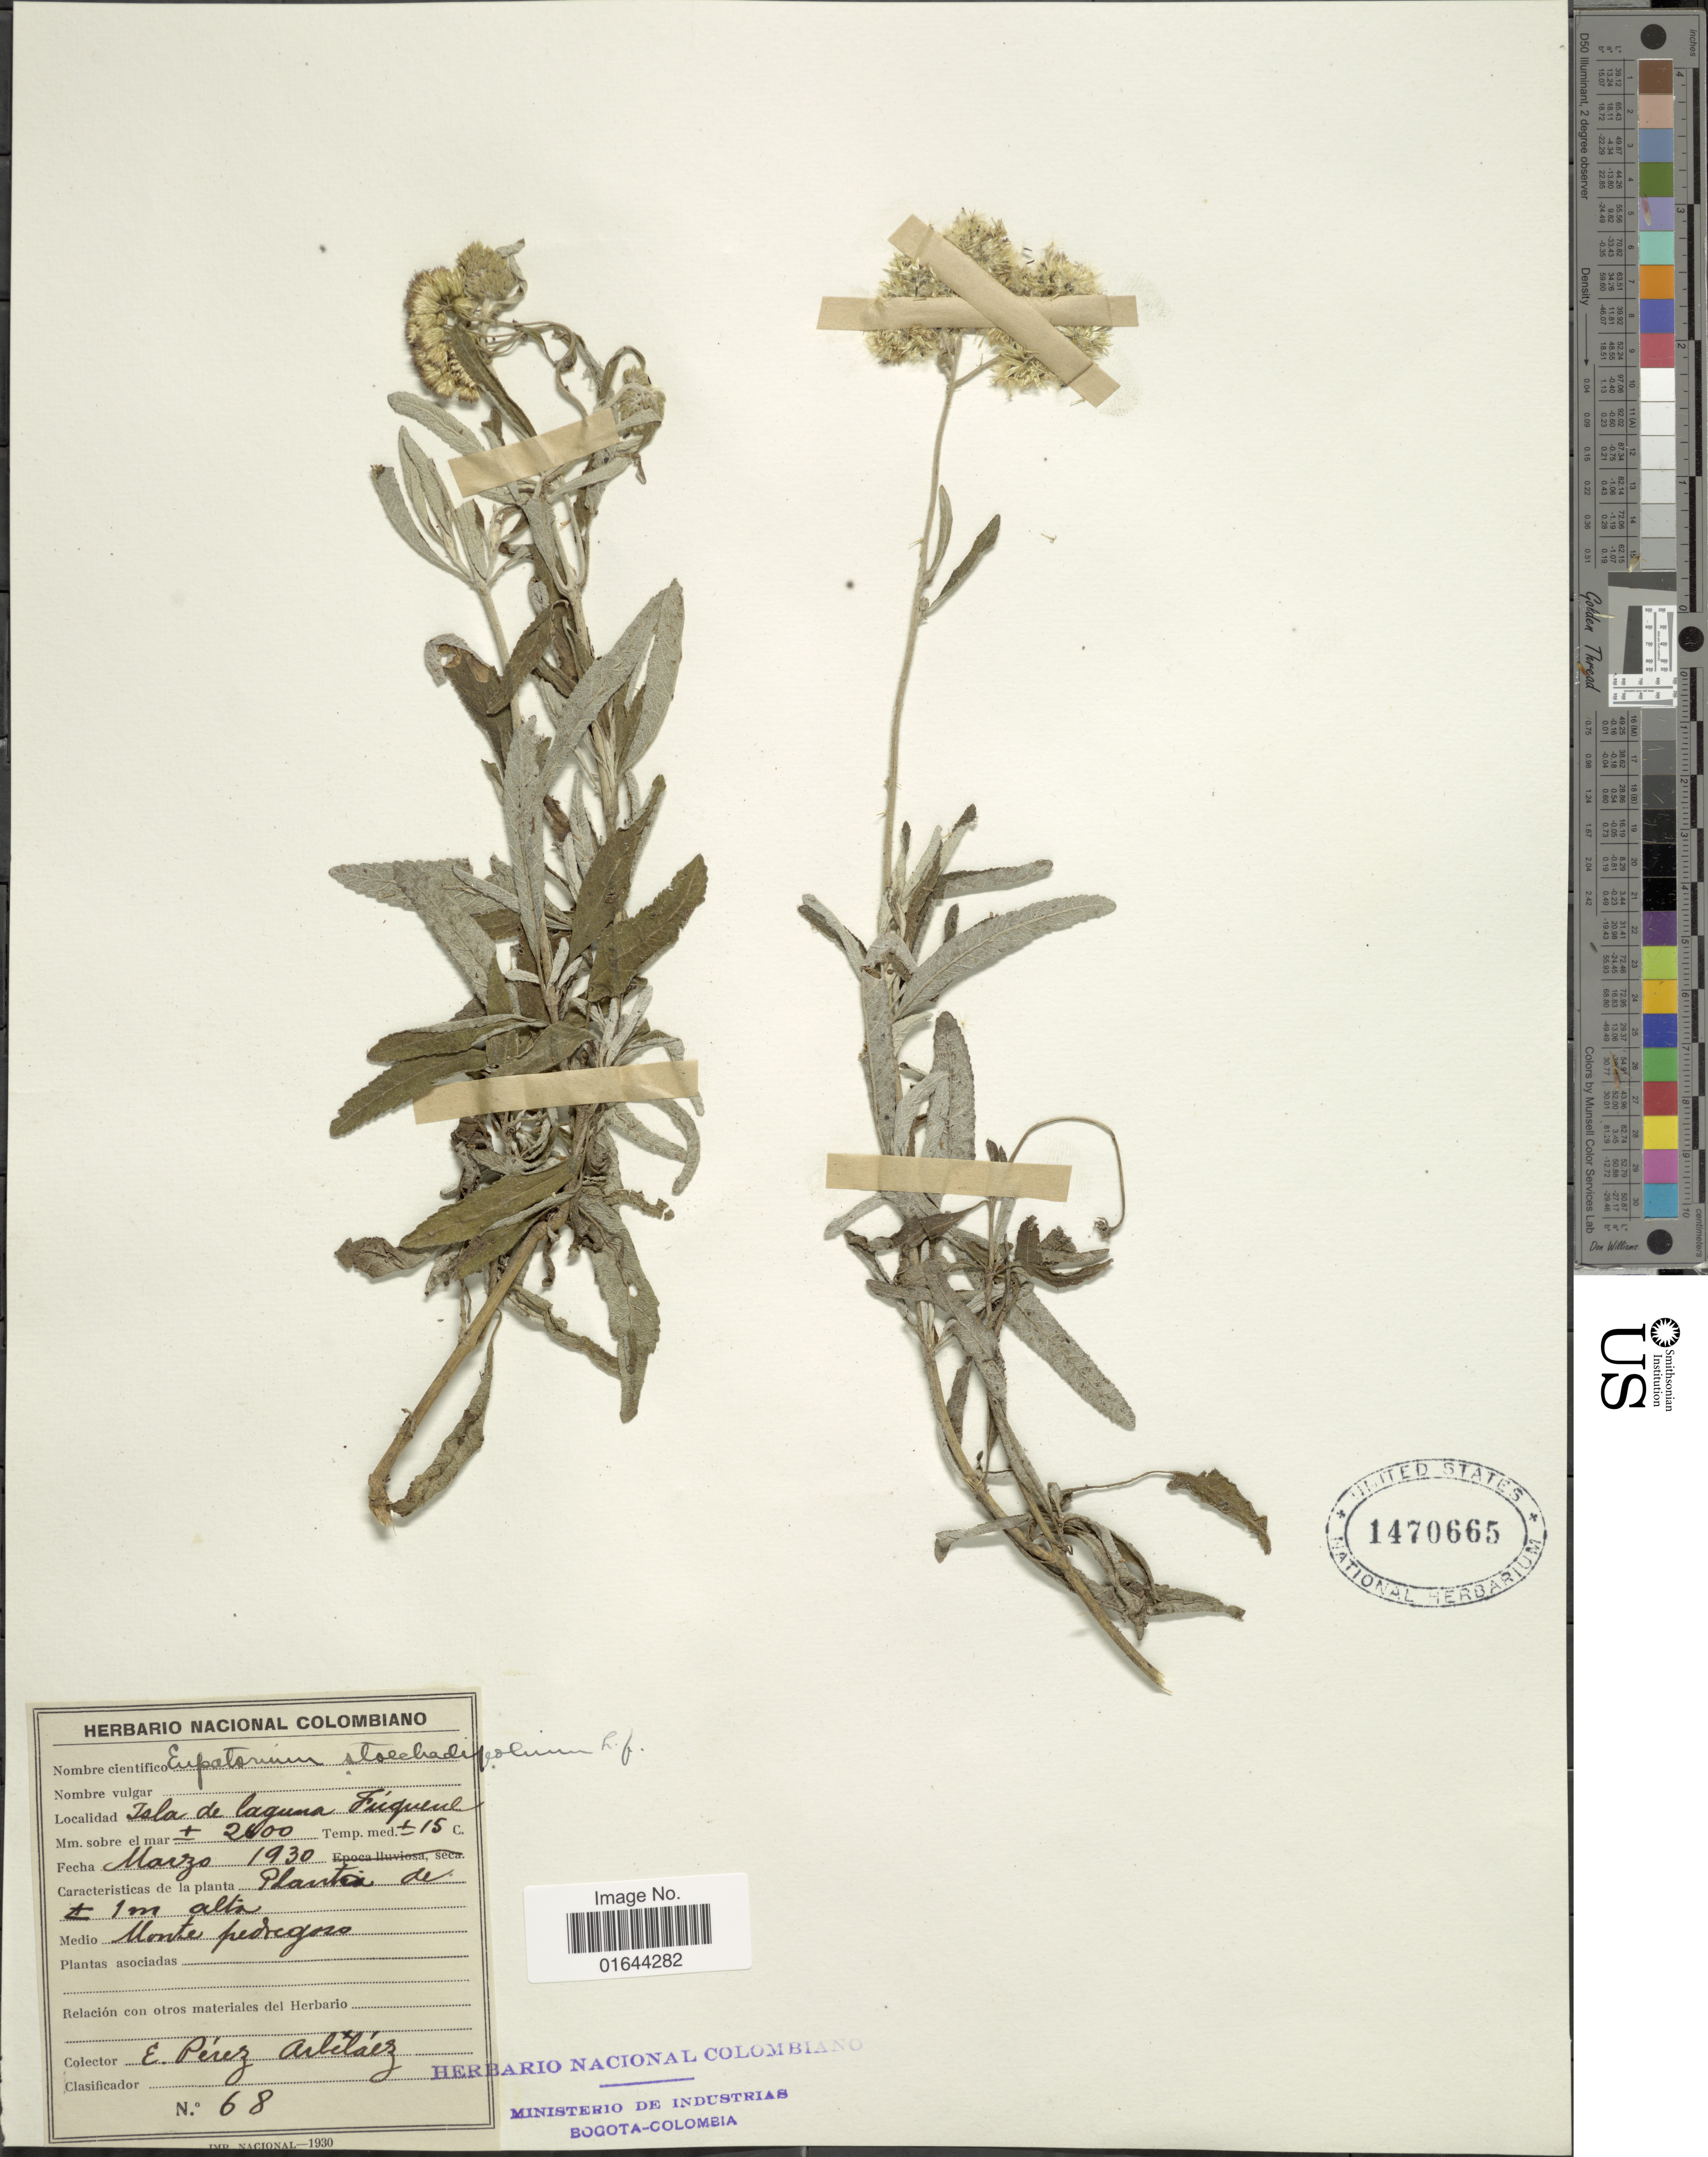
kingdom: Plantae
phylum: Tracheophyta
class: Magnoliopsida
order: Asterales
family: Asteraceae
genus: Lourteigia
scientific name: Lourteigia stoechadifolia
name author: (L. f.) R.M. King & H. Rob.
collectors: E. Pérez Arbeláez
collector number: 68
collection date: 1930-03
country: Colombia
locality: Isla de laguna Fuquene.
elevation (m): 2600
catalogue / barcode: US 1470665